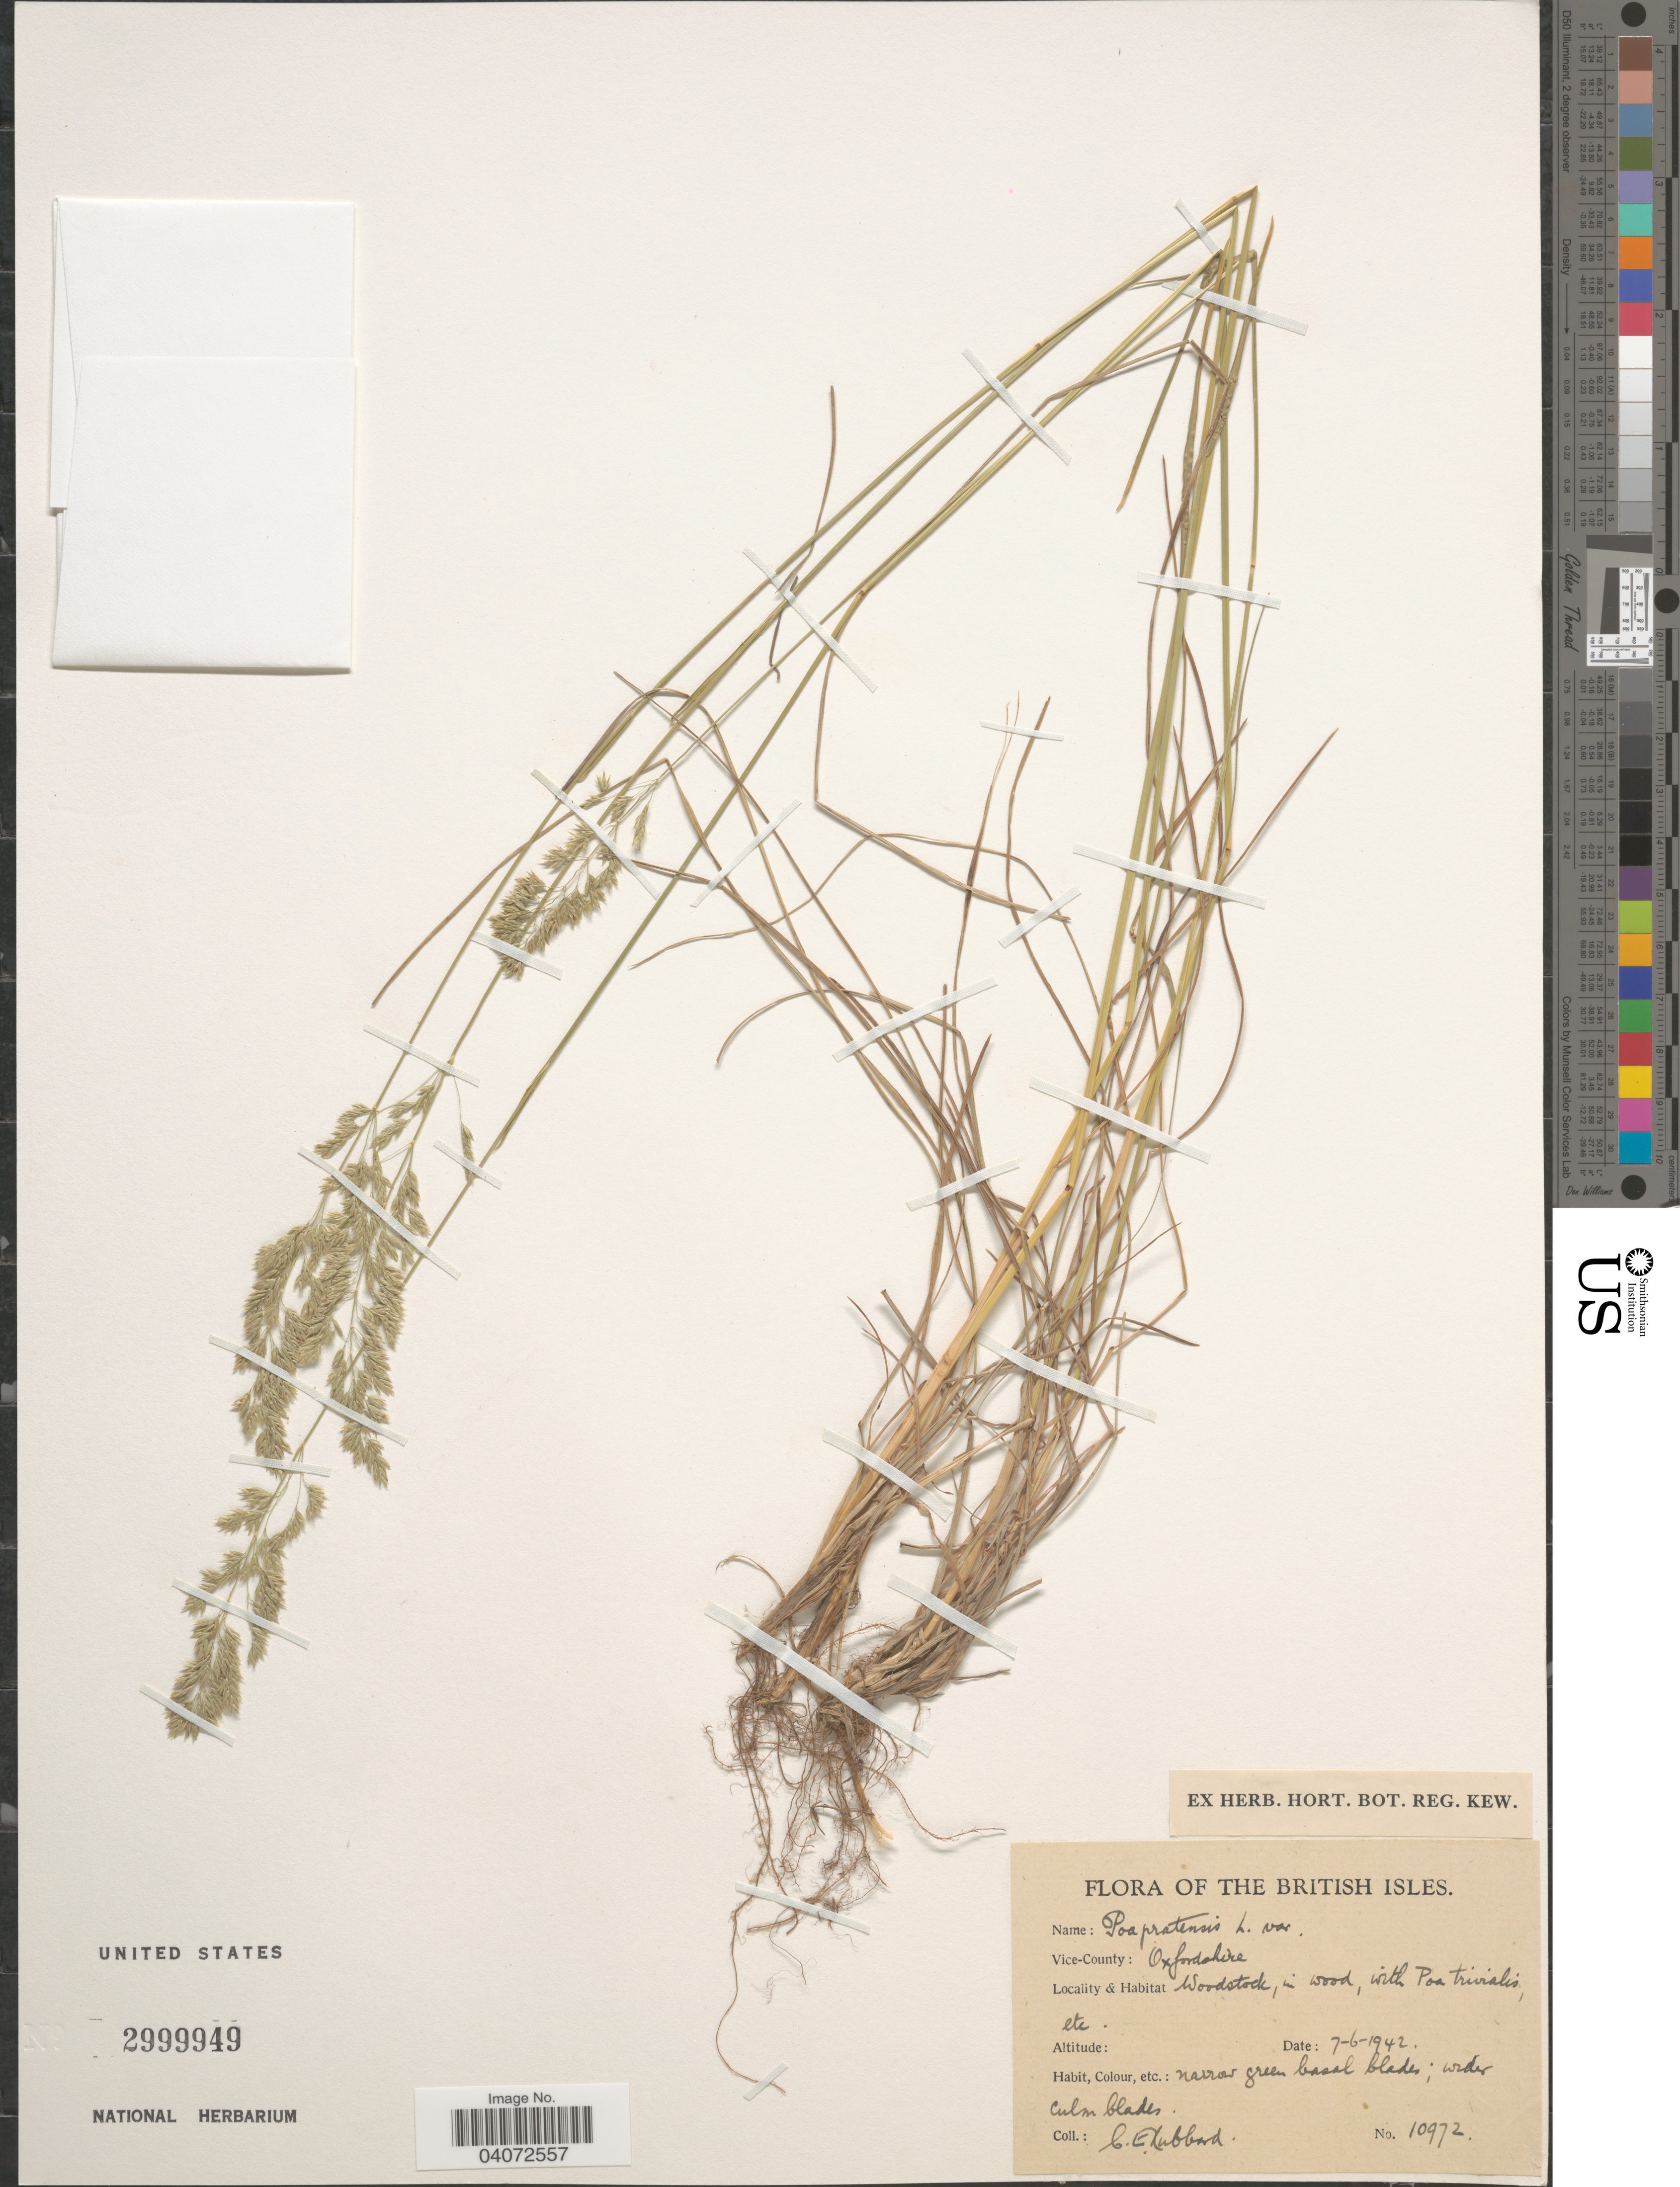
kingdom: Plantae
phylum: Tracheophyta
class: Liliopsida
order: Poales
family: Poaceae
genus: Poa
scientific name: Poa pratensis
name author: L.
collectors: C. E. Hubbard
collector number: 10972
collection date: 1942-06-07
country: United Kingdom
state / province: England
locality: The British Isles. Vice-County: Oxfordshire. Woodstock, in wood.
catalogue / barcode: US 2999949